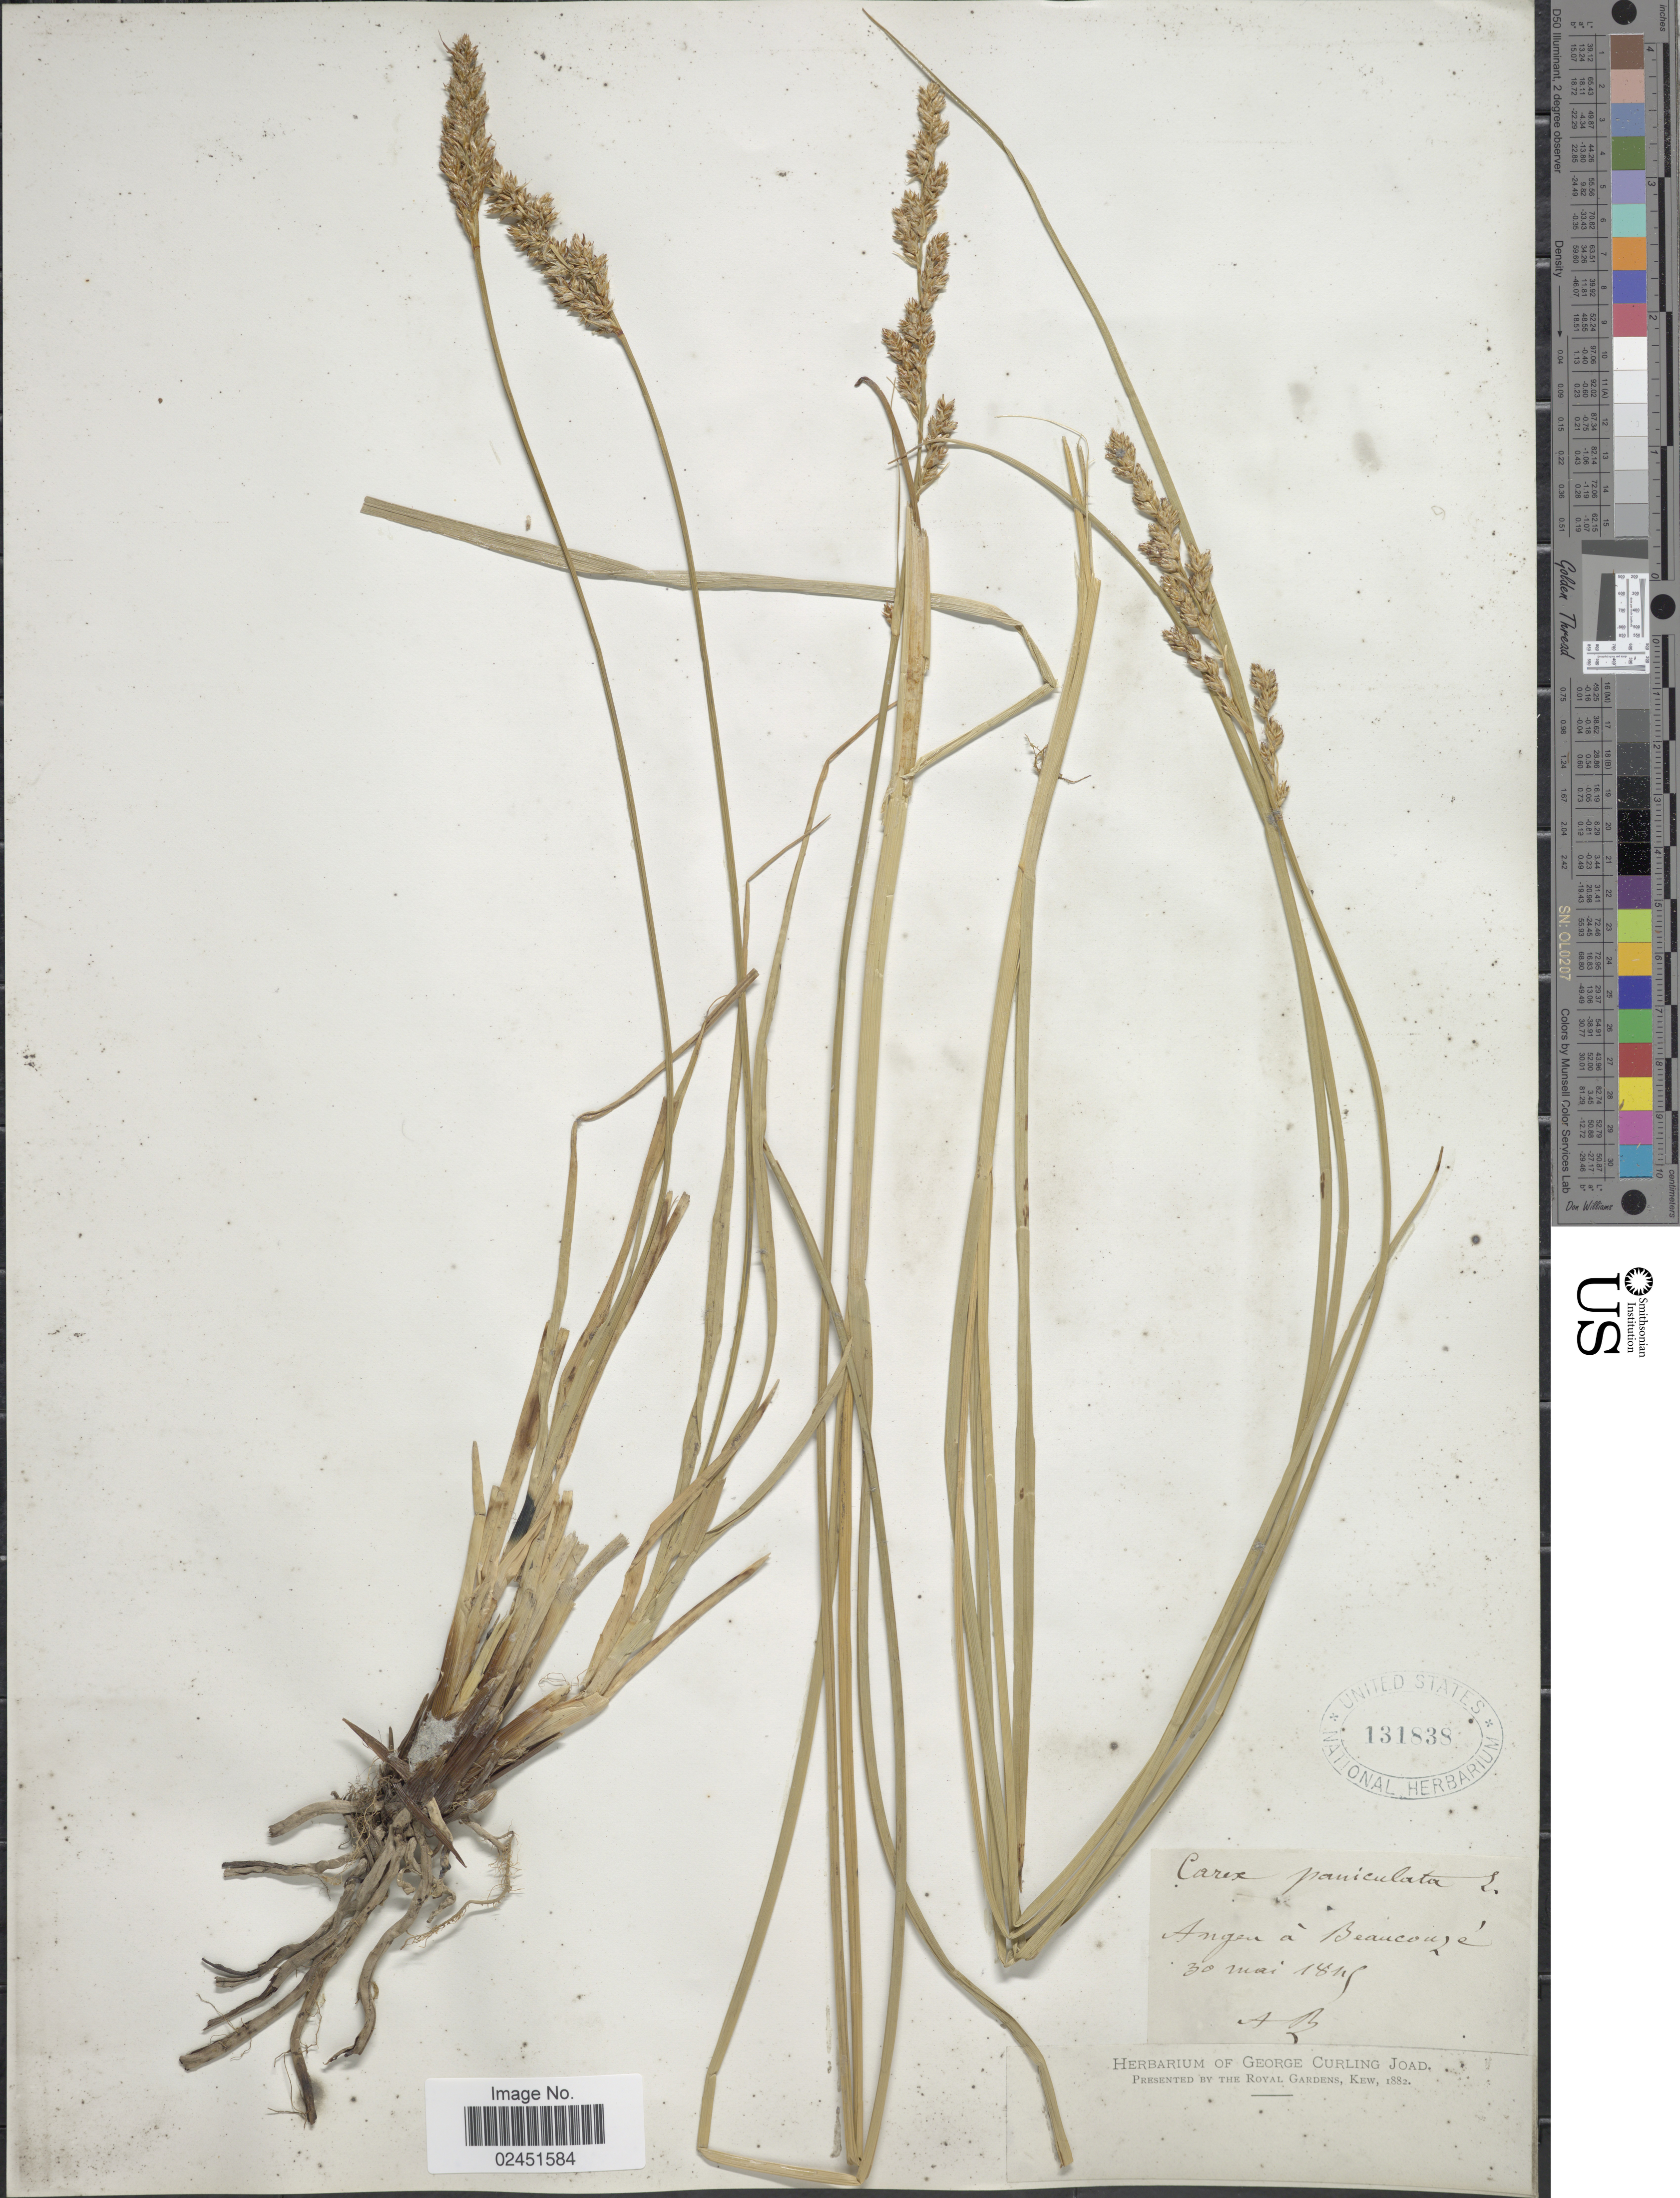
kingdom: Plantae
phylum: Tracheophyta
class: Liliopsida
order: Poales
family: Cyperaceae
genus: Carex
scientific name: Carex paniculata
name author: L.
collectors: A. B.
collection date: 1849-05-30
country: France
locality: Angen a Beaucouzé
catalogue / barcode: US 13138